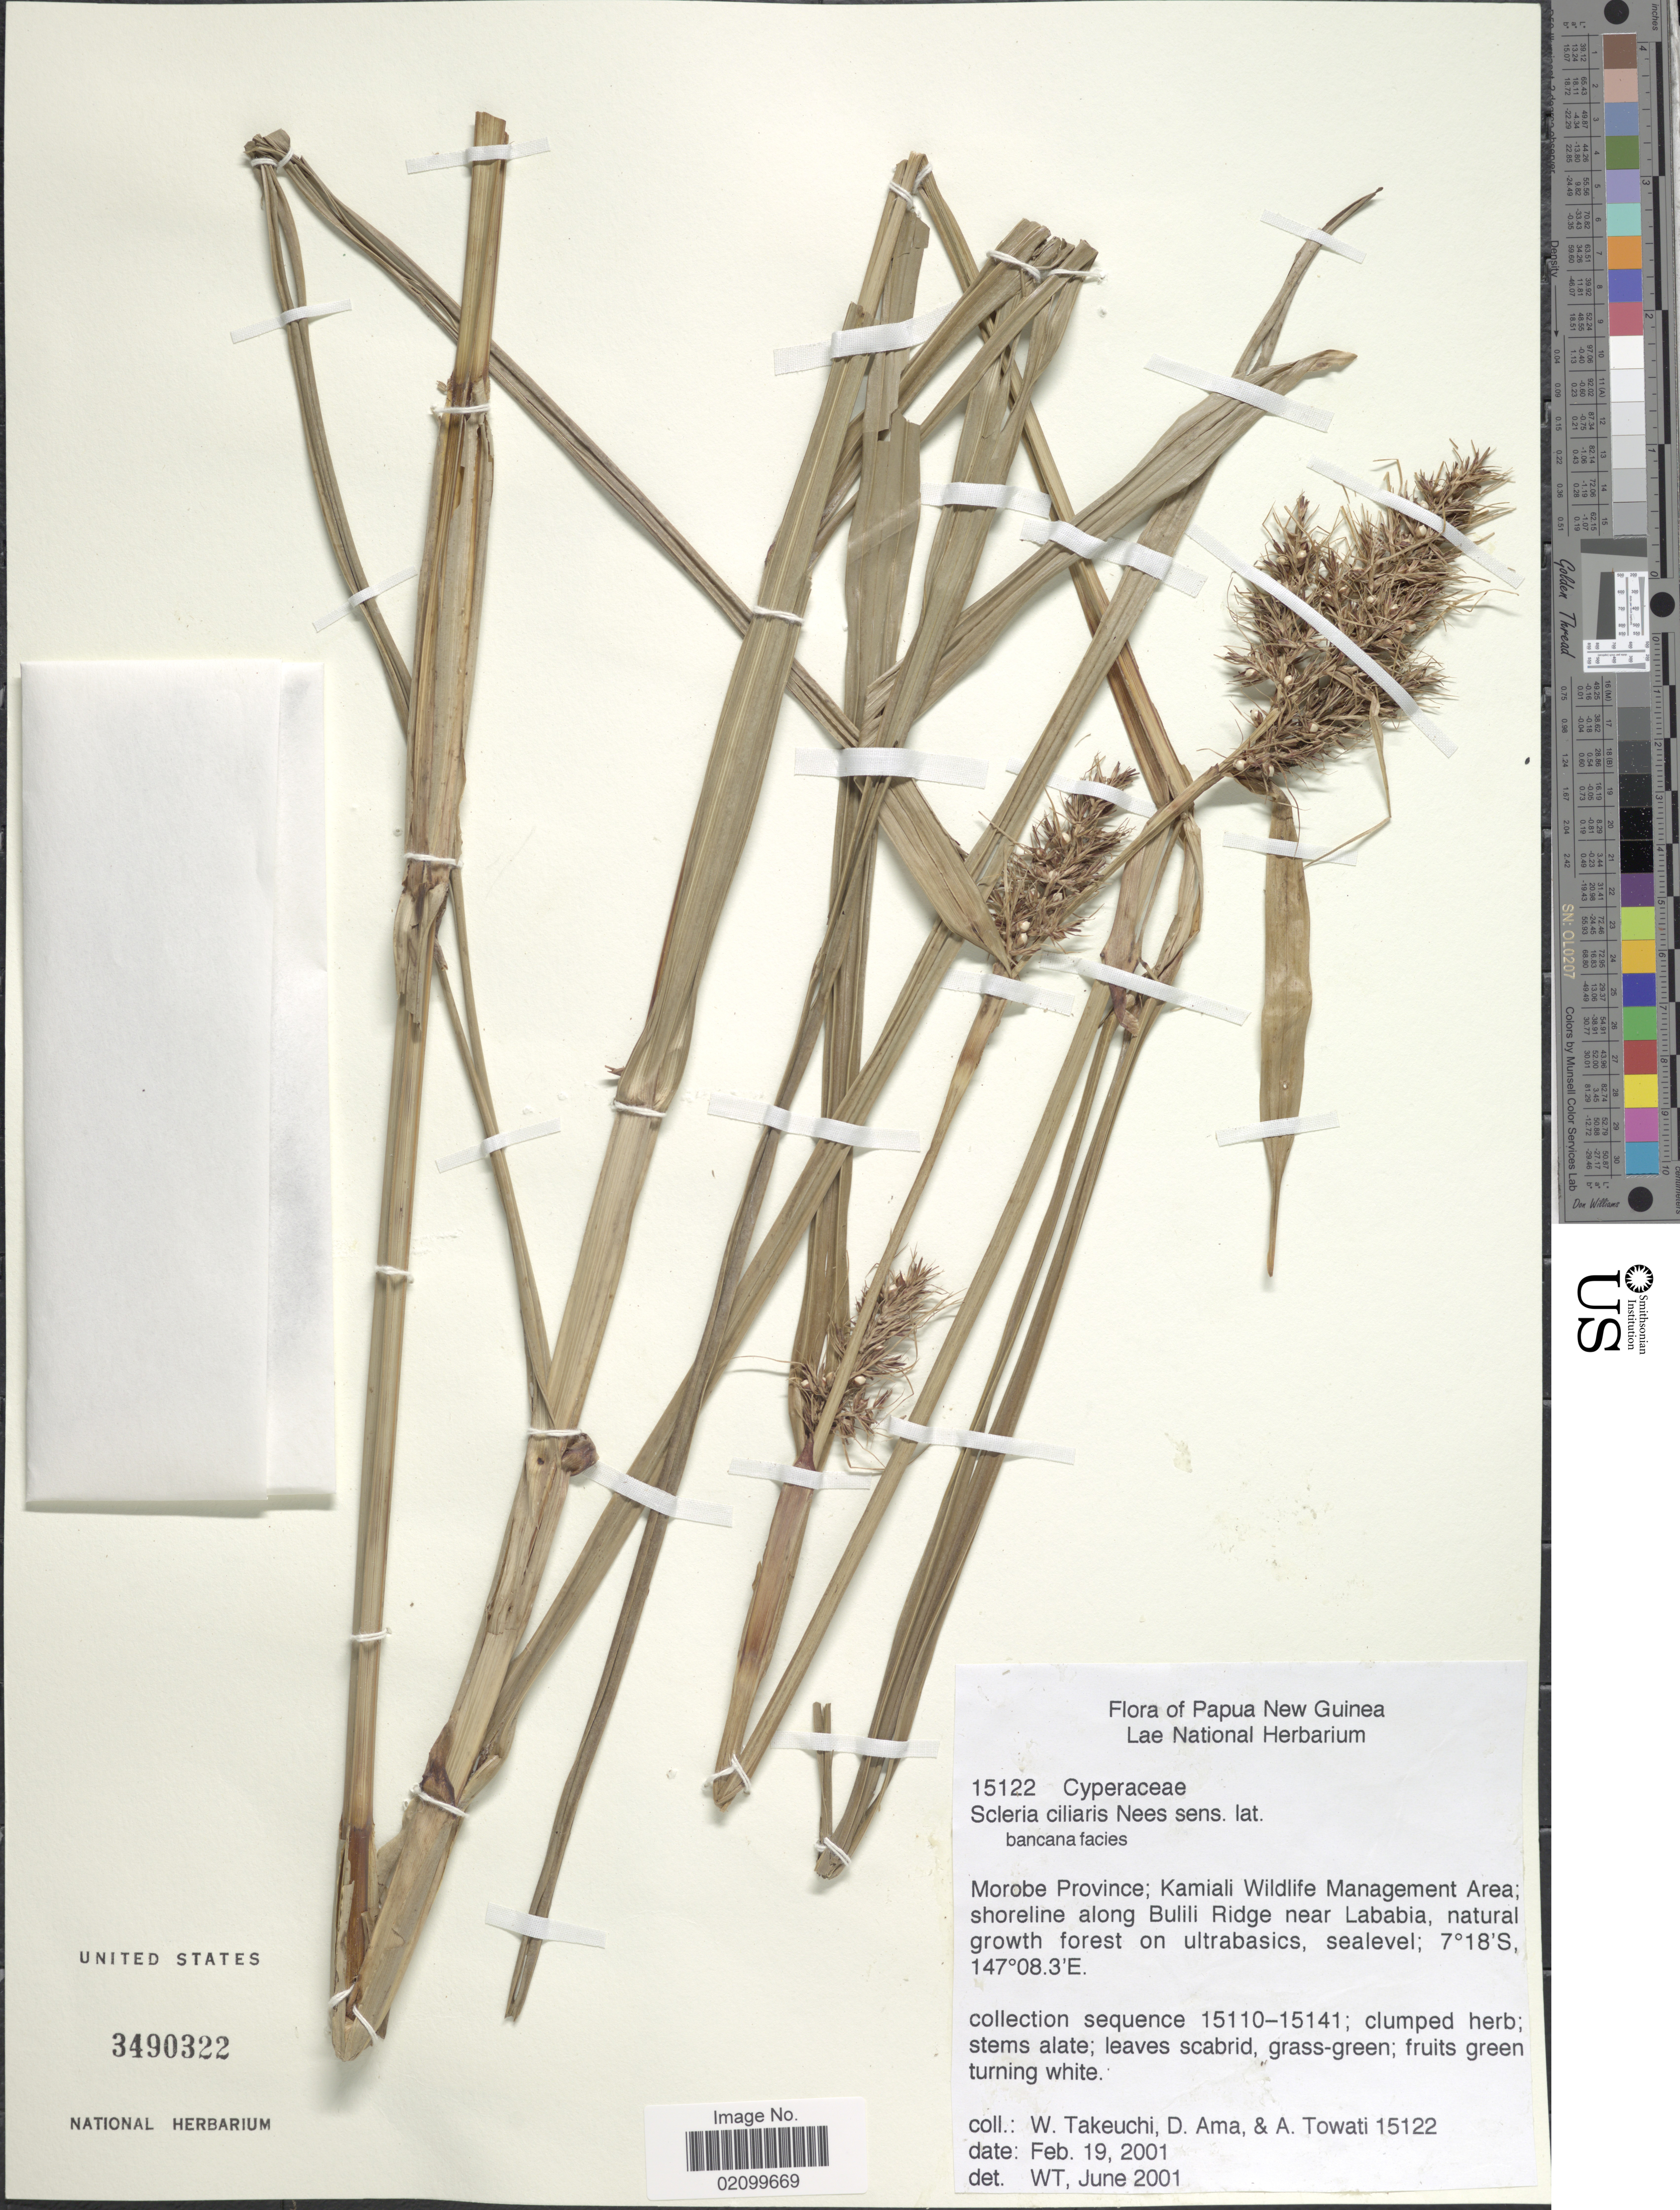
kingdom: Plantae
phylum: Tracheophyta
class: Liliopsida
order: Poales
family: Cyperaceae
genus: Scleria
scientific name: Scleria ciliaris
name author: Nees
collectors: W. Takeuchi, D. Ama & A. Towati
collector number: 15122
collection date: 2001-02-19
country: Papua New Guinea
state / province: Morobe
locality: Morobe Province; Kamiali Wildlife Management Area; shoreline along Bulili Ridge near Lababia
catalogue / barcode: US 3490322